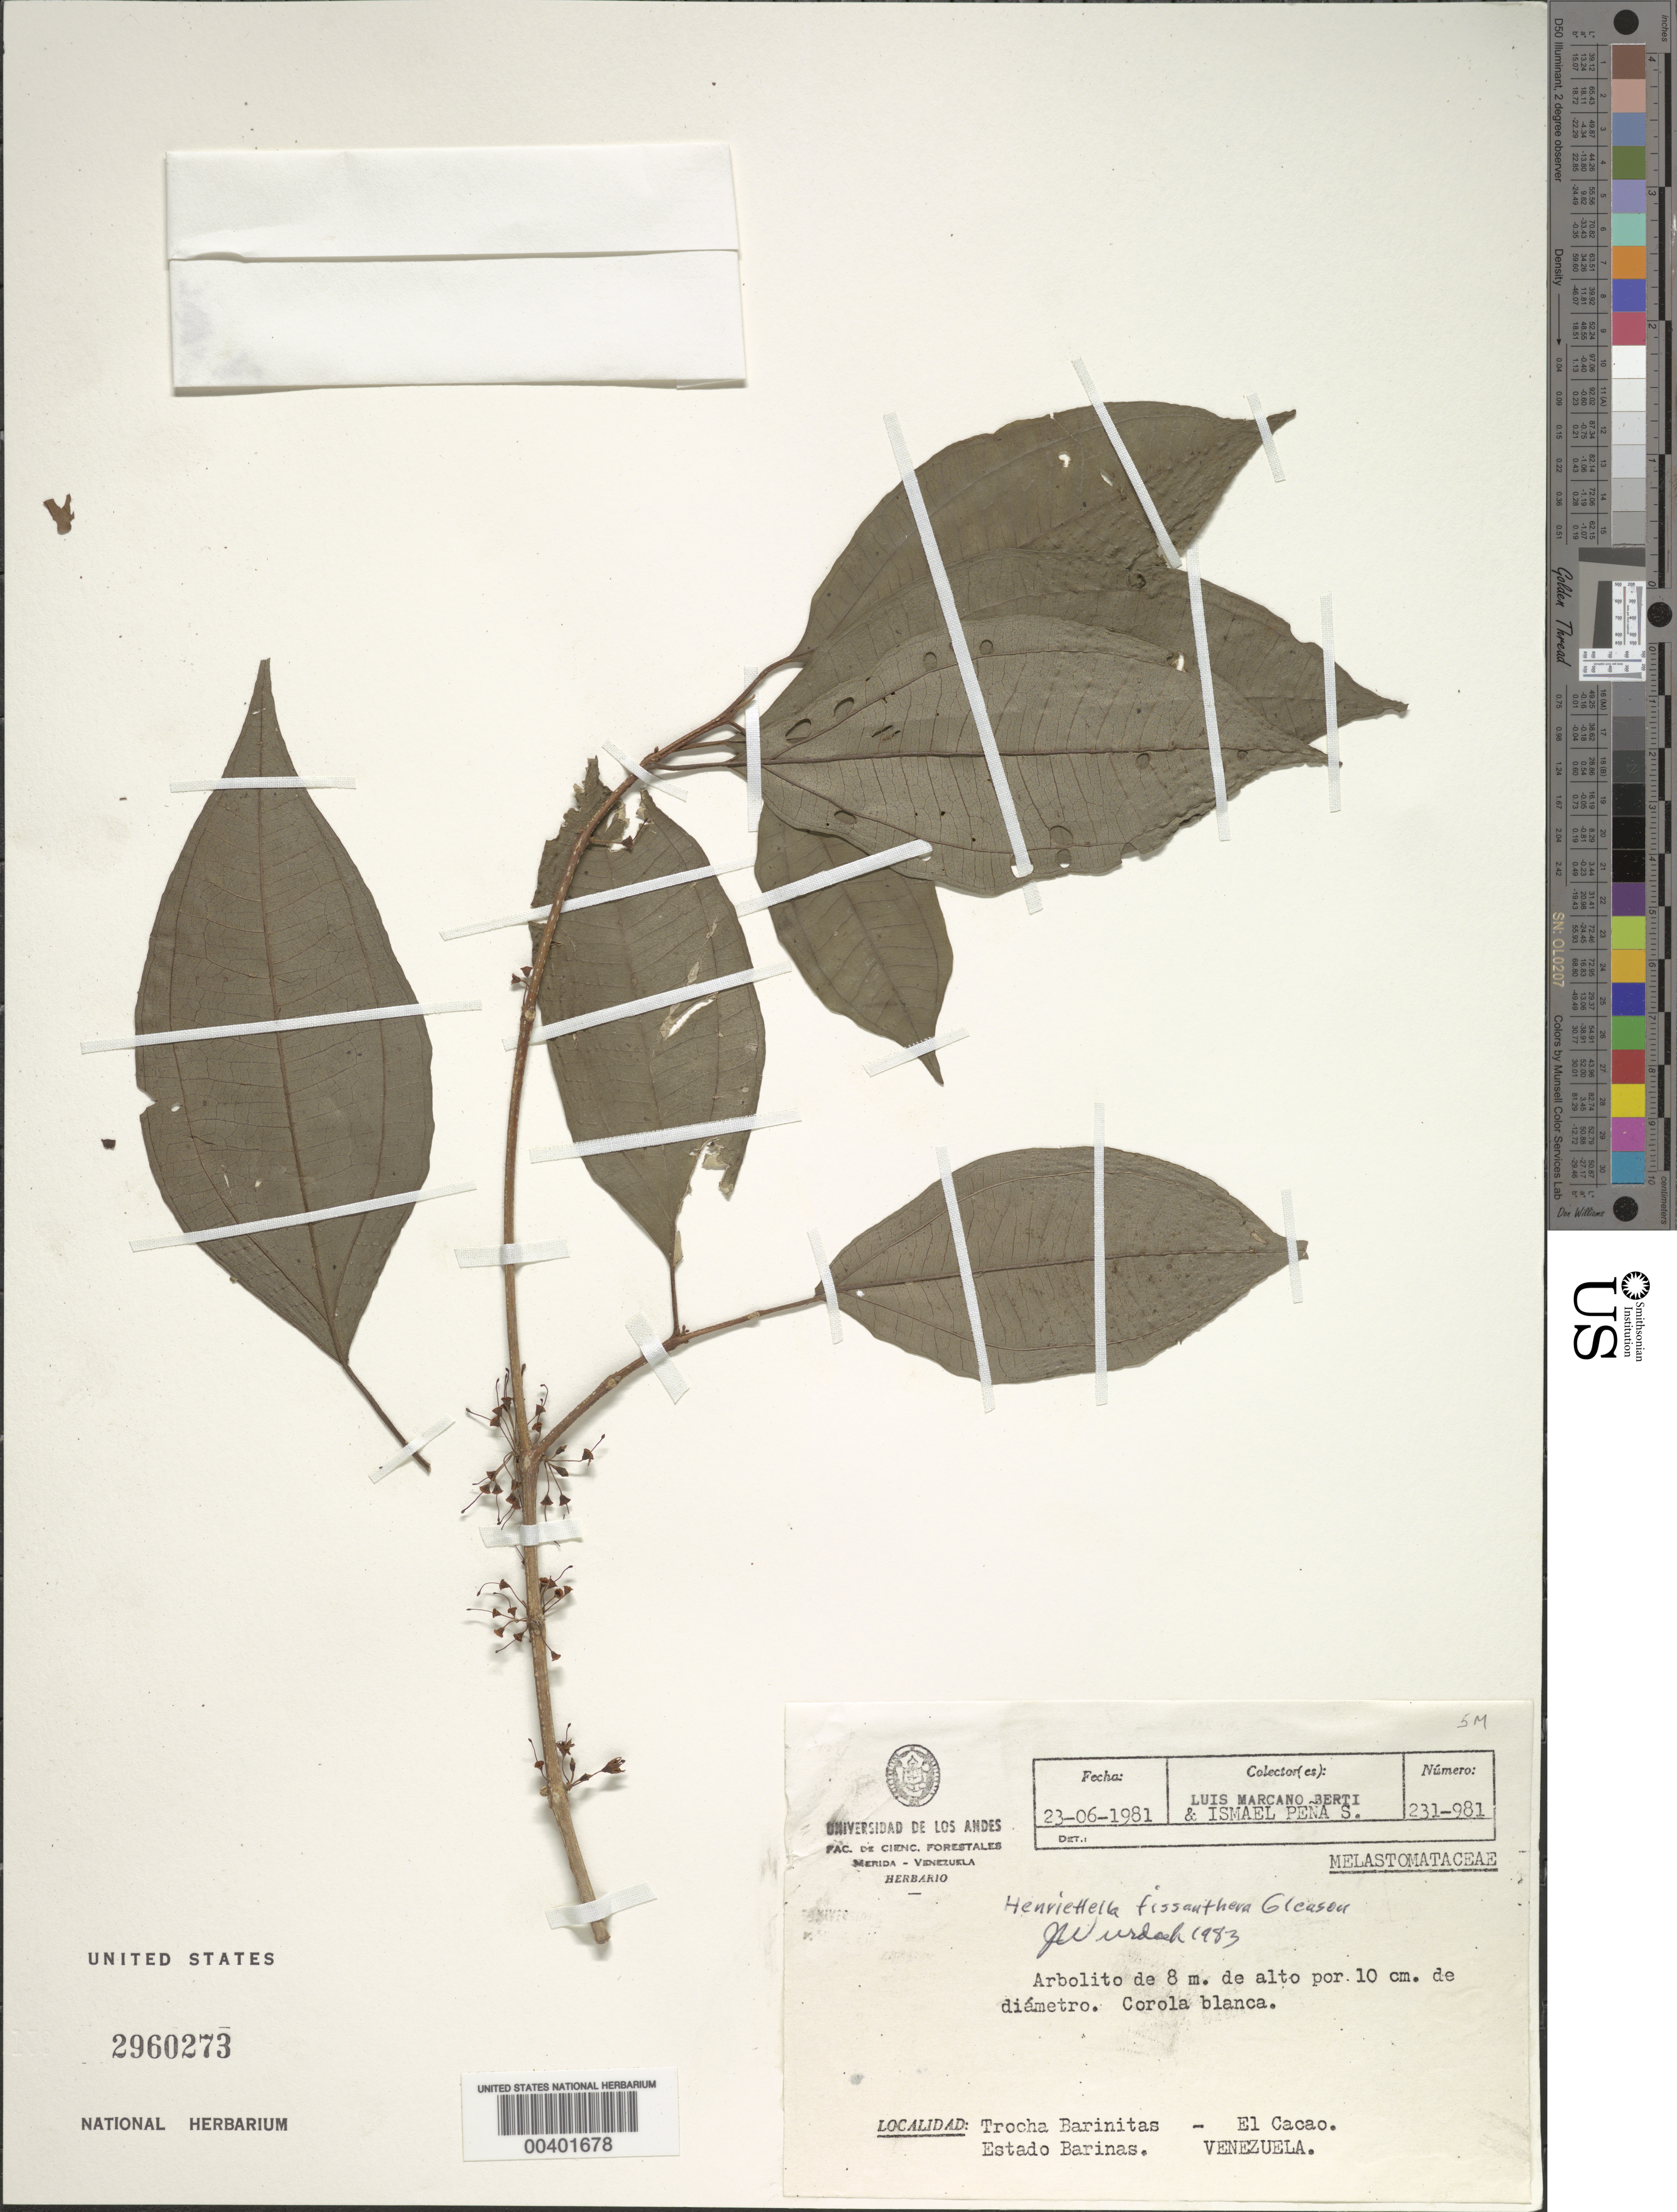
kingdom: Plantae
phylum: Tracheophyta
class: Magnoliopsida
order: Myrtales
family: Melastomataceae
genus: Henriettea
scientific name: Henriettea fissanthera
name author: (Gleason) Penneys et al.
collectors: L. Marcano-Berti & I. Peña S.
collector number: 231-981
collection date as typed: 23 Jun 1981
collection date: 1981-06-23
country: Venezuela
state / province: Barinas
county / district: Bolívar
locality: Trocha Barinitas - El Cacao. Cacao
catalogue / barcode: US 2960273